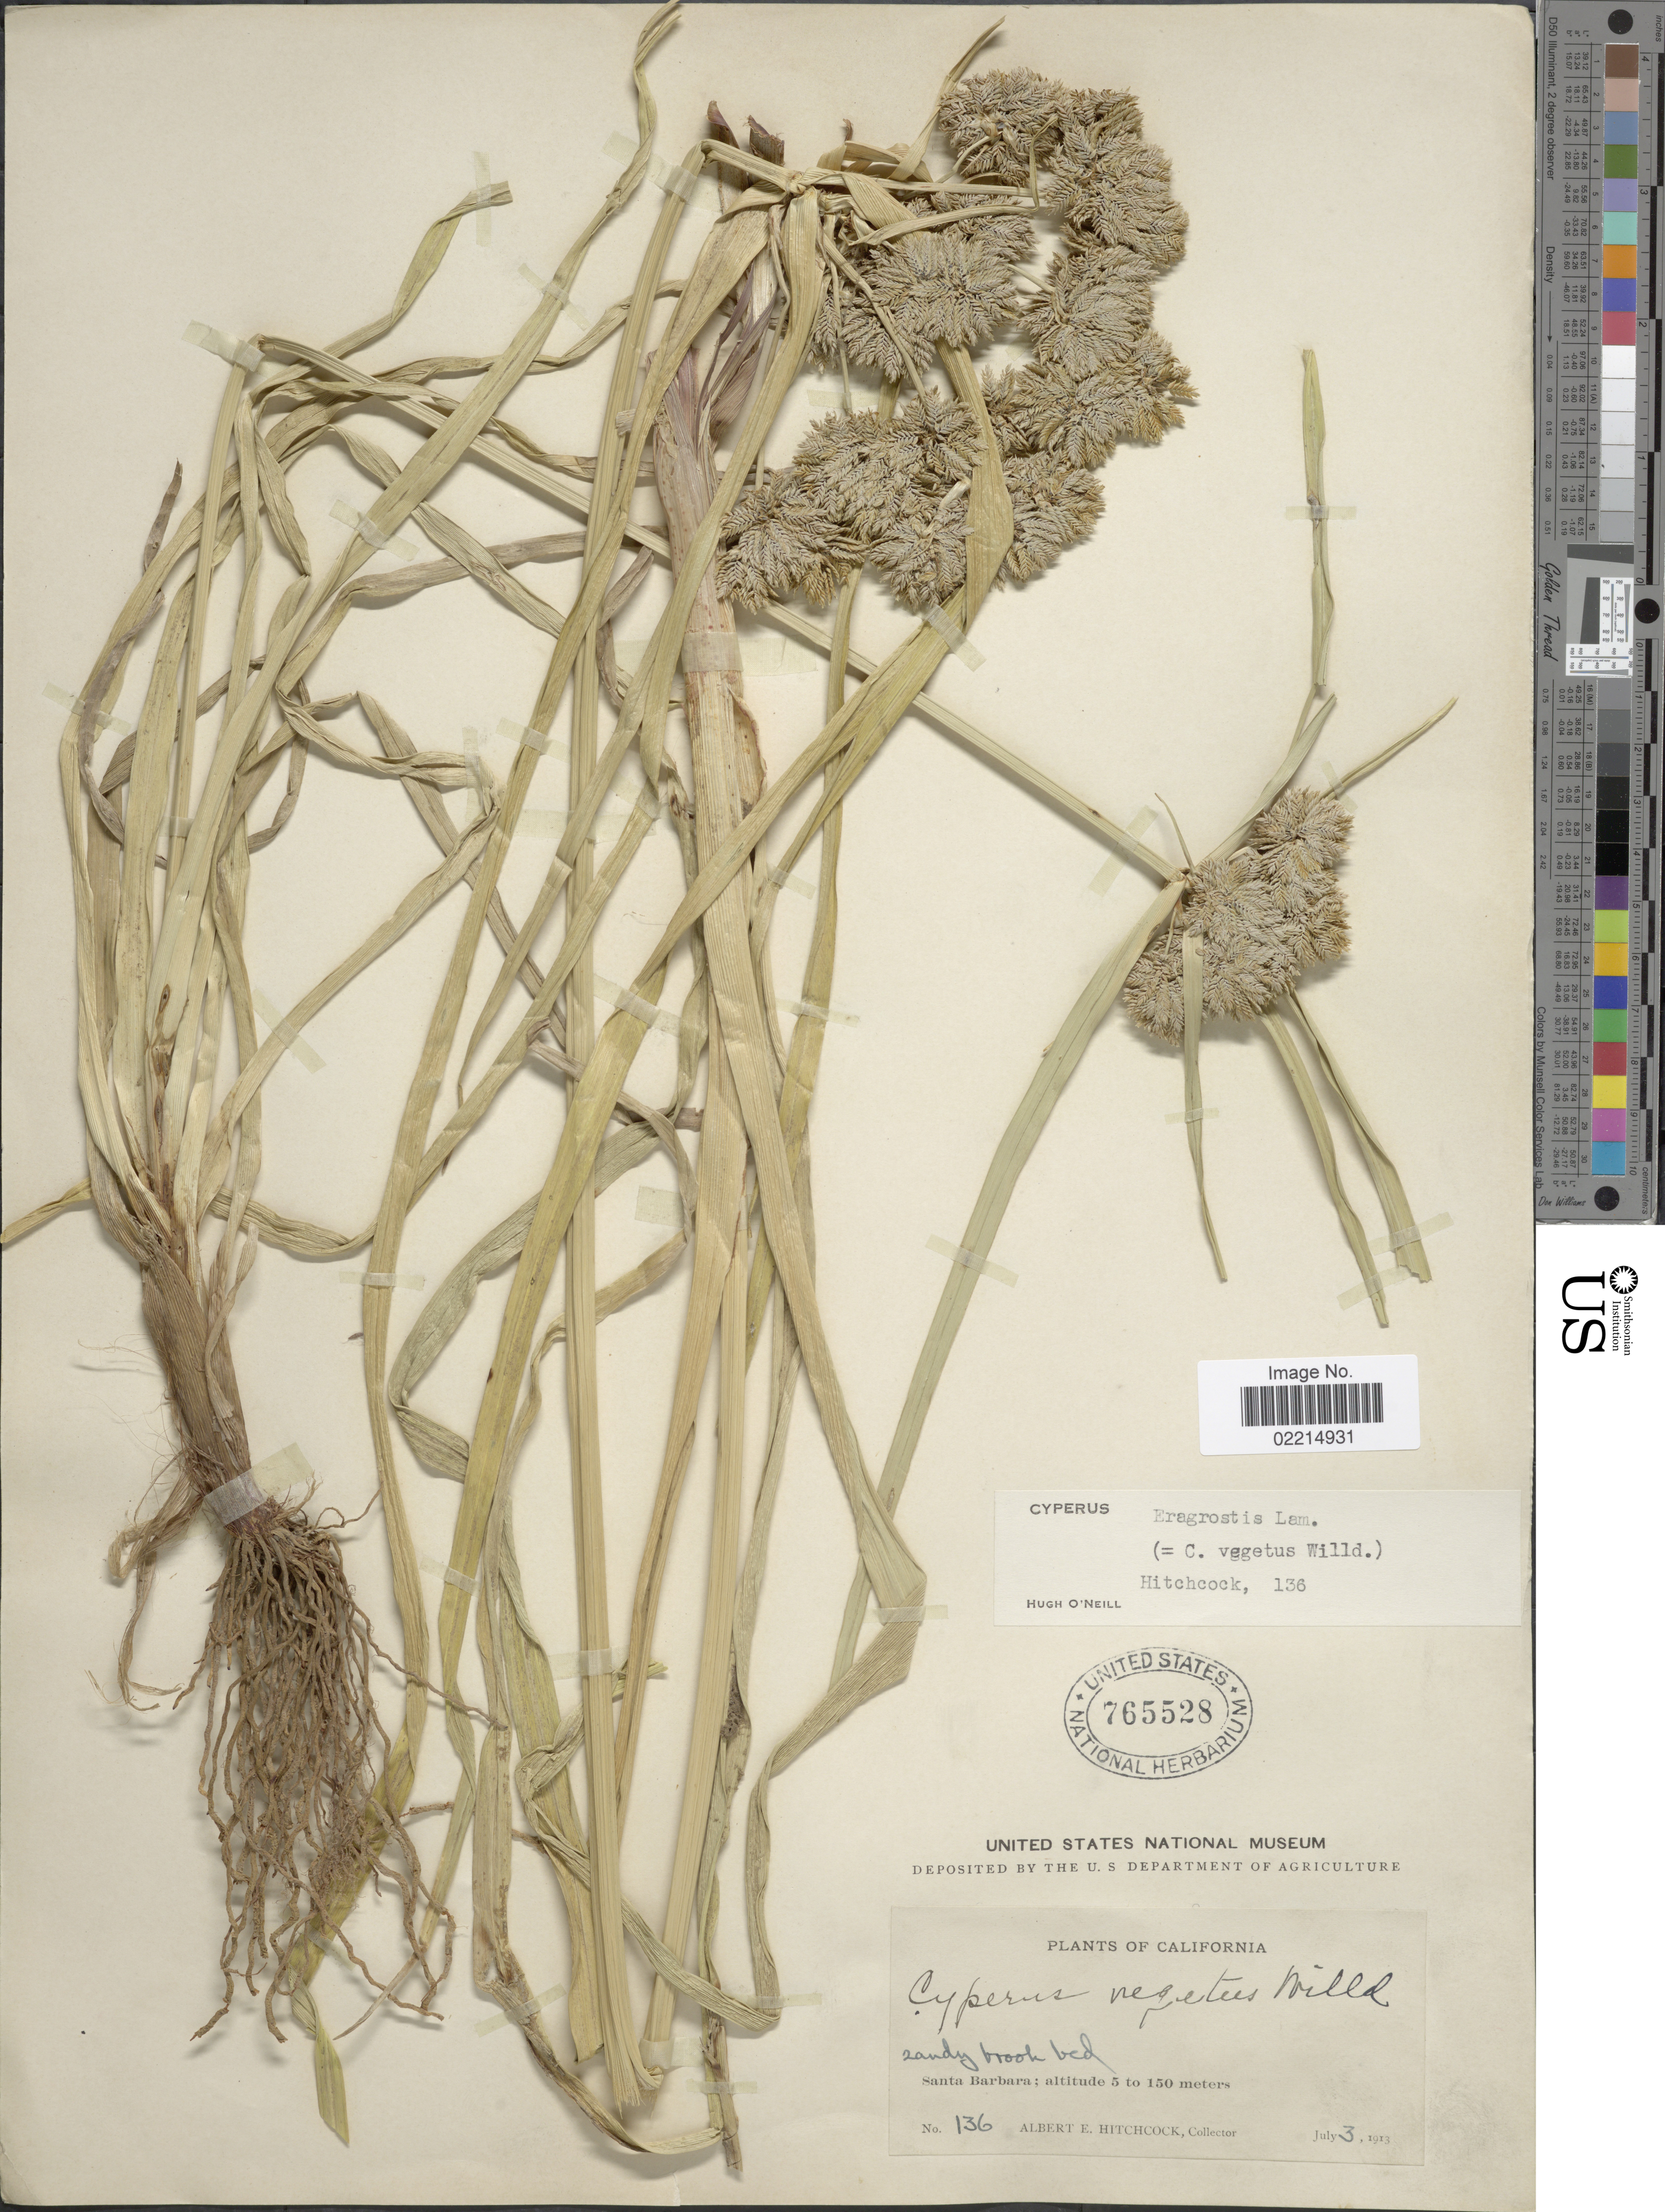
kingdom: Plantae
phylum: Tracheophyta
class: Liliopsida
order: Poales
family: Cyperaceae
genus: Cyperus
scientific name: Cyperus eragrostis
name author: Lam.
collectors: A. Hitchcock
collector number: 136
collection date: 1913-07-03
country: United States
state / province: California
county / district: Santa Barbara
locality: Santa Barbara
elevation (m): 5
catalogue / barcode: US 765528